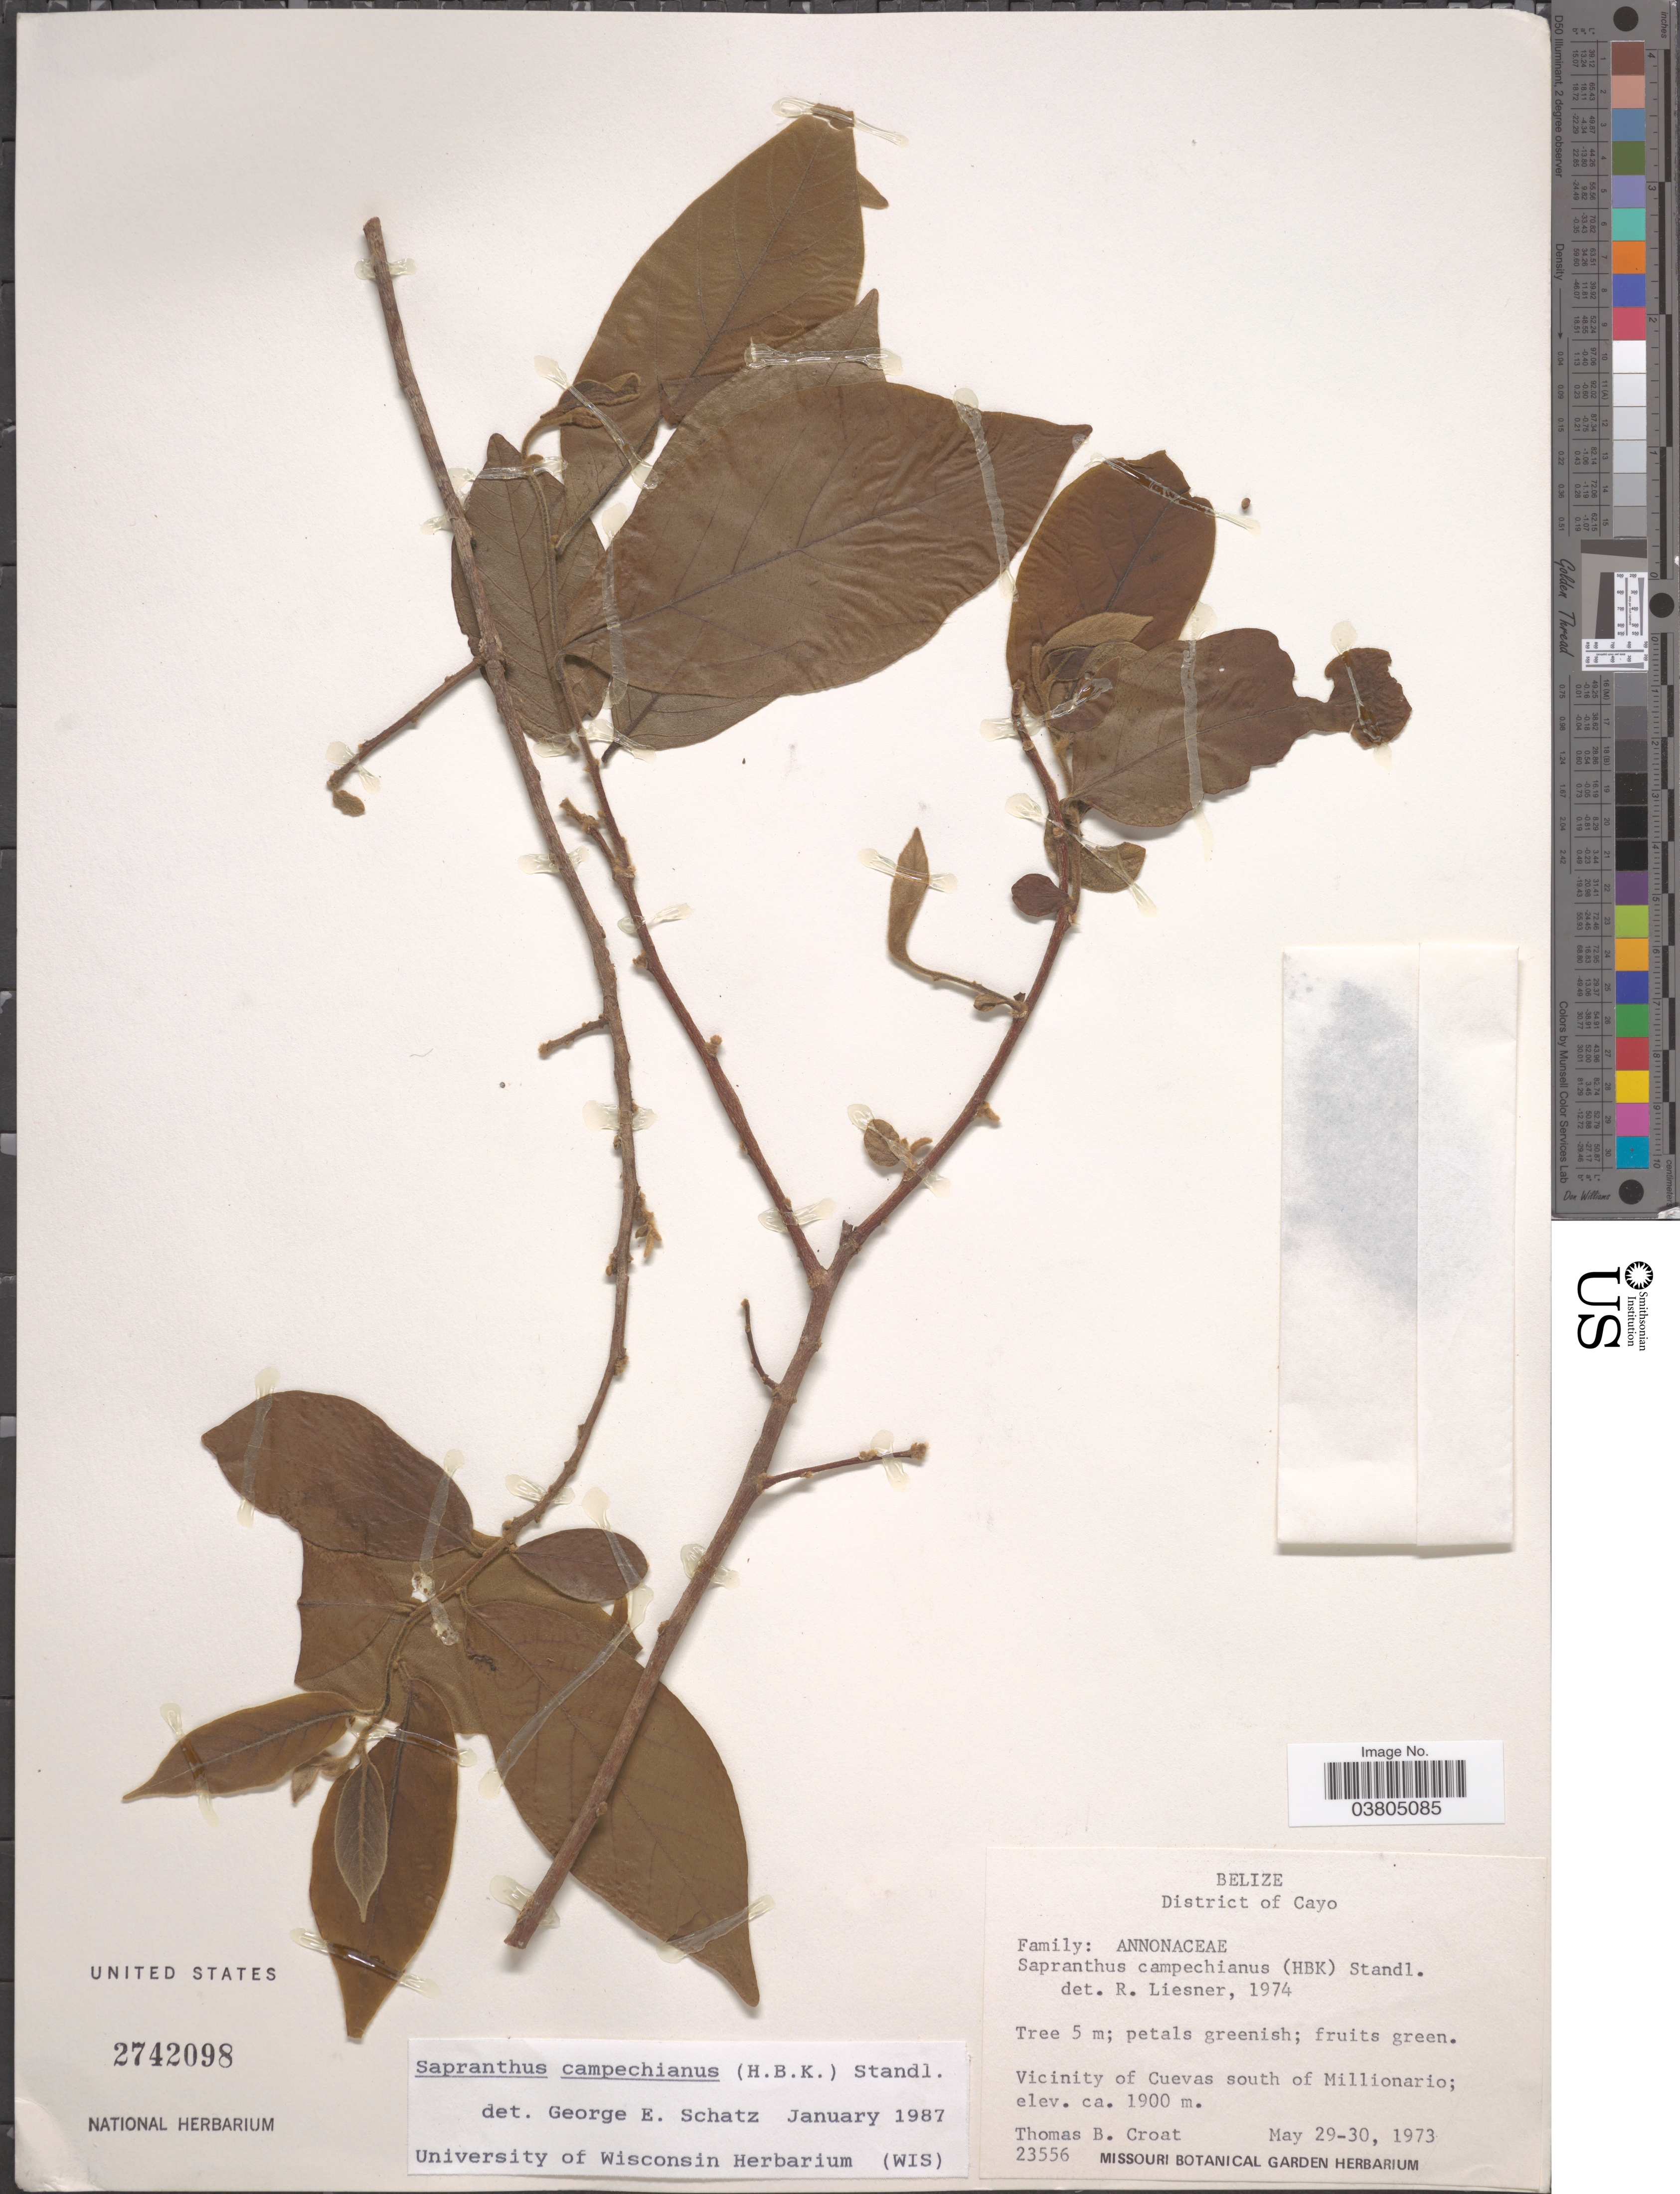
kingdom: Plantae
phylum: Tracheophyta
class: Magnoliopsida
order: Magnoliales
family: Annonaceae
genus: Sapranthus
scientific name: Sapranthus campechianus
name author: (Kunth) Standl.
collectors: T. B. Croat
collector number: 23556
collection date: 1973-05-29/1973-05-30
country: Belize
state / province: Cayo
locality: District of Cayo. Vicinity of Cuevas south of Millionario.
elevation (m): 1900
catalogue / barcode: US 2742098